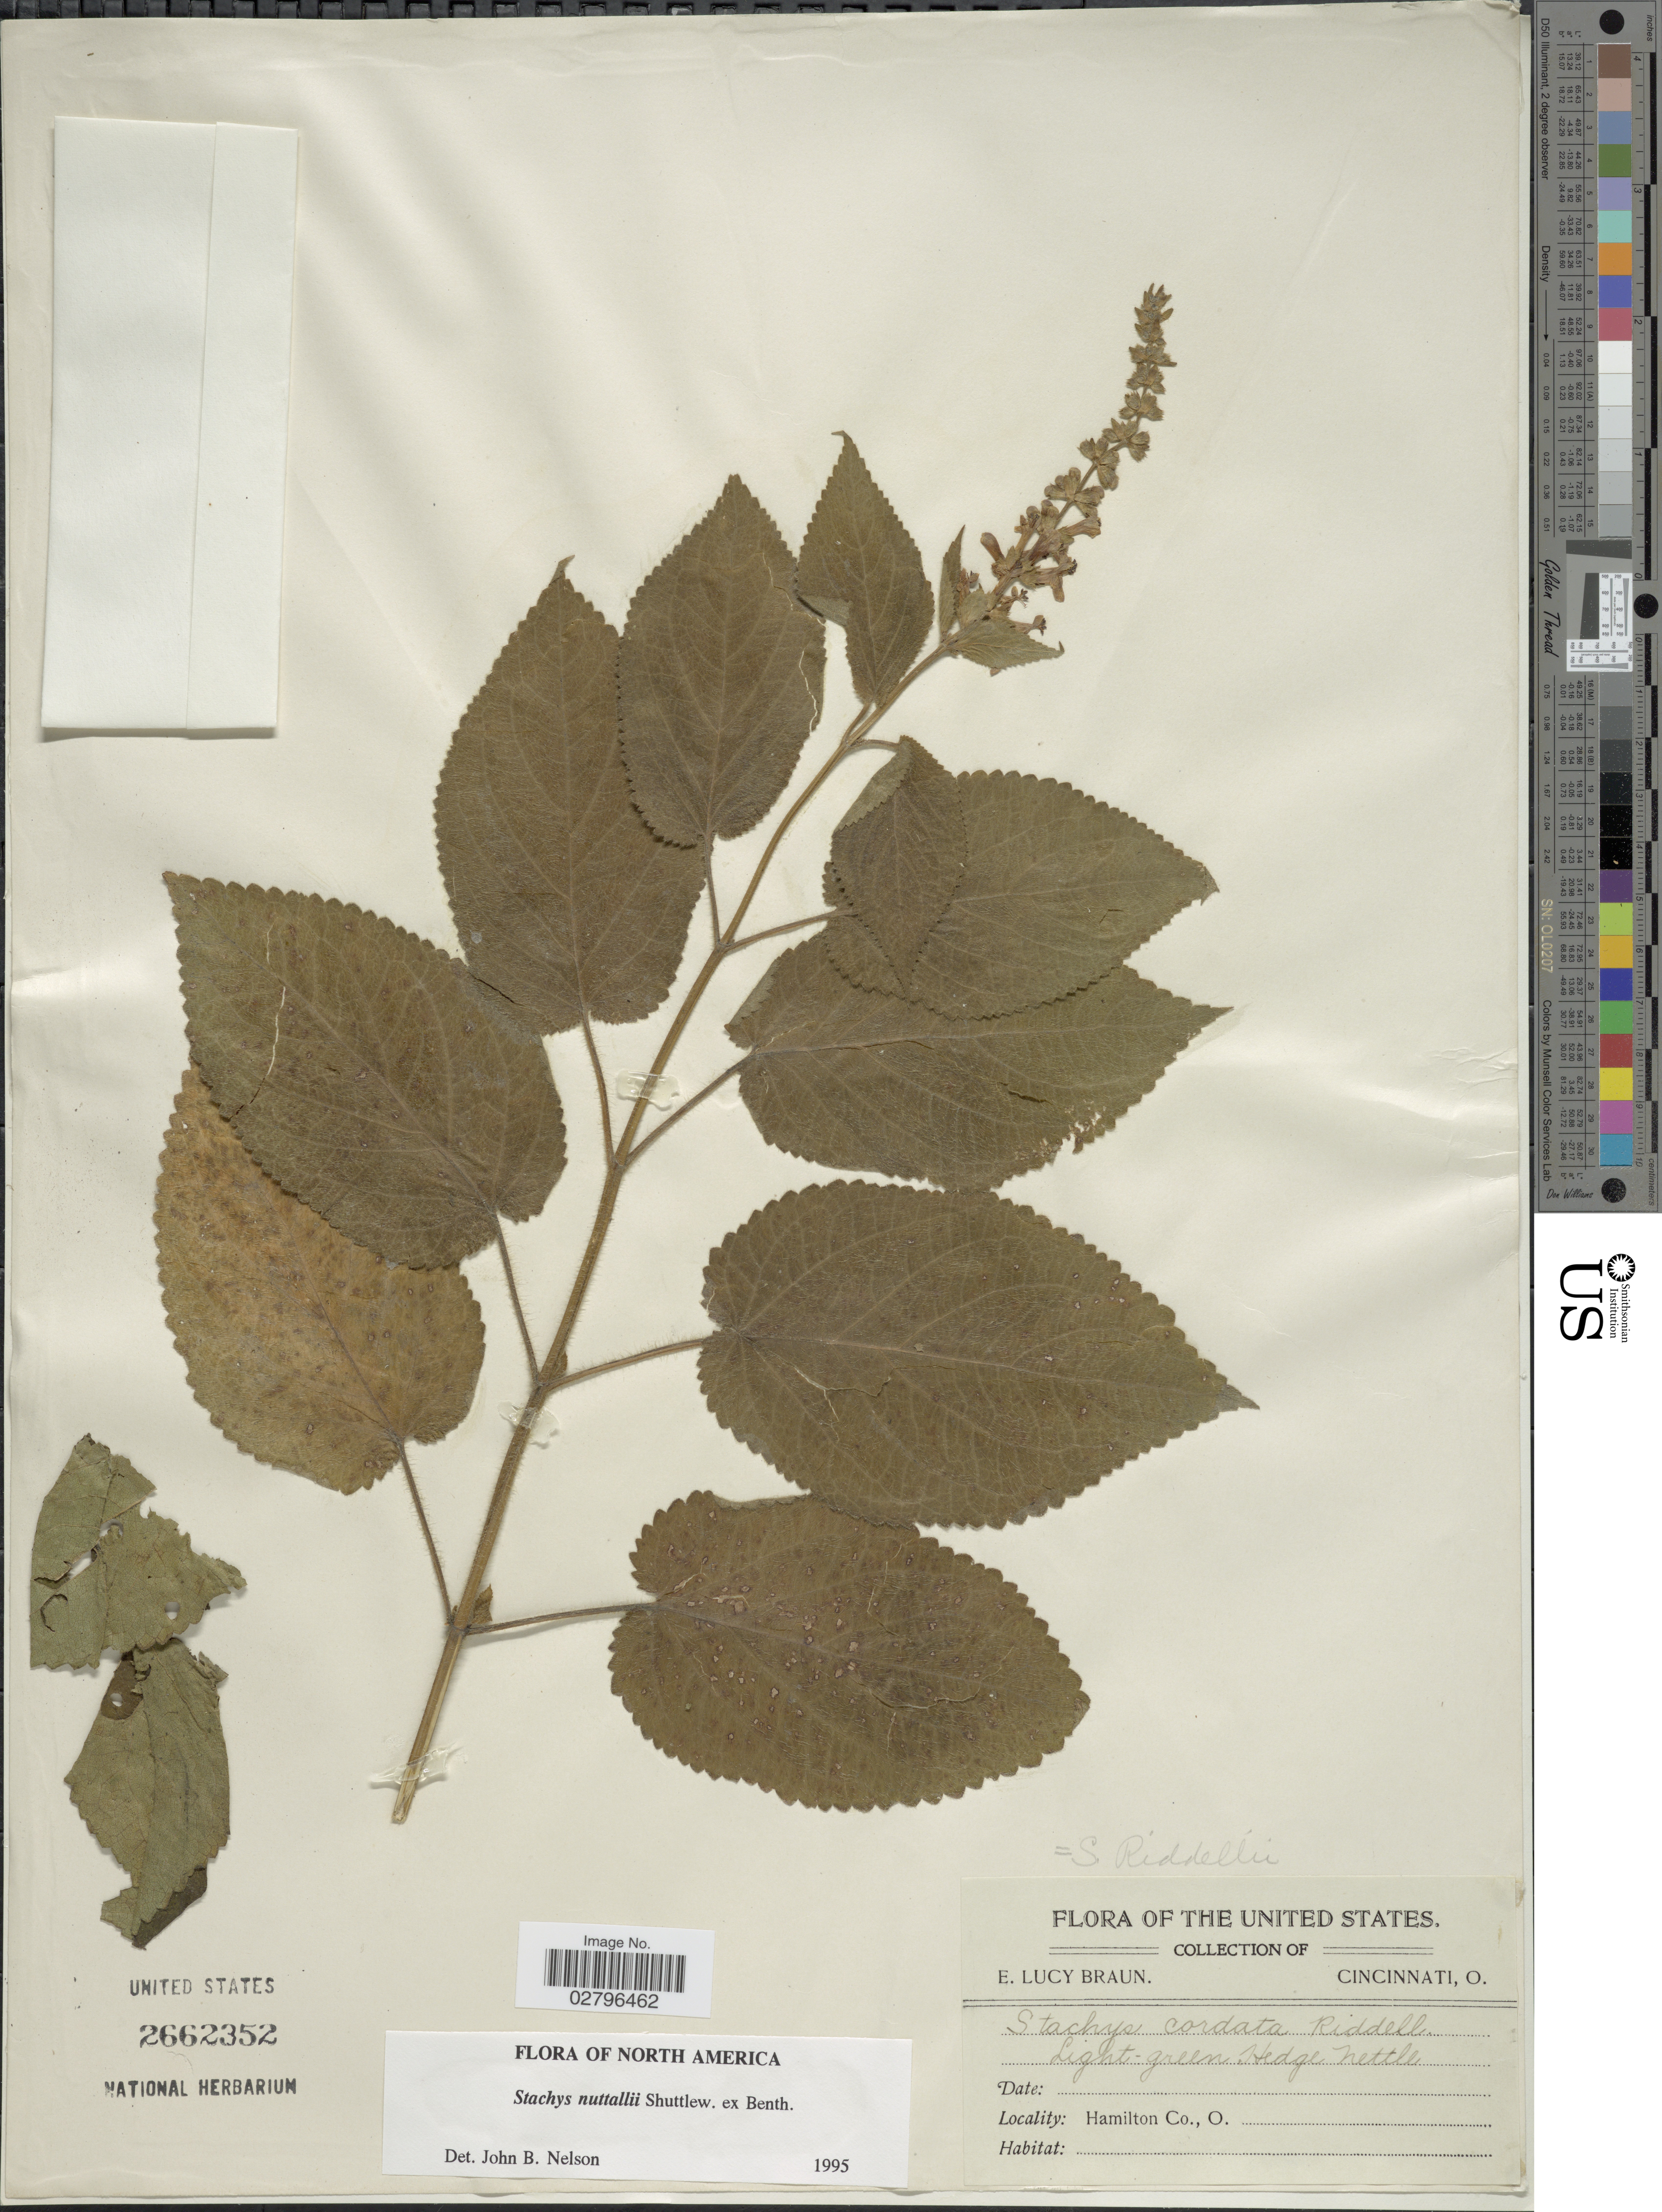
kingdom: Plantae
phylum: Tracheophyta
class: Magnoliopsida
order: Lamiales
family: Lamiaceae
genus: Stachys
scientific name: Stachys nuttallii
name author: Shuttlew. ex Benth.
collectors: E. L. Braun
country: United States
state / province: Ohio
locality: Hamilton Co.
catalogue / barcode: US 2662352